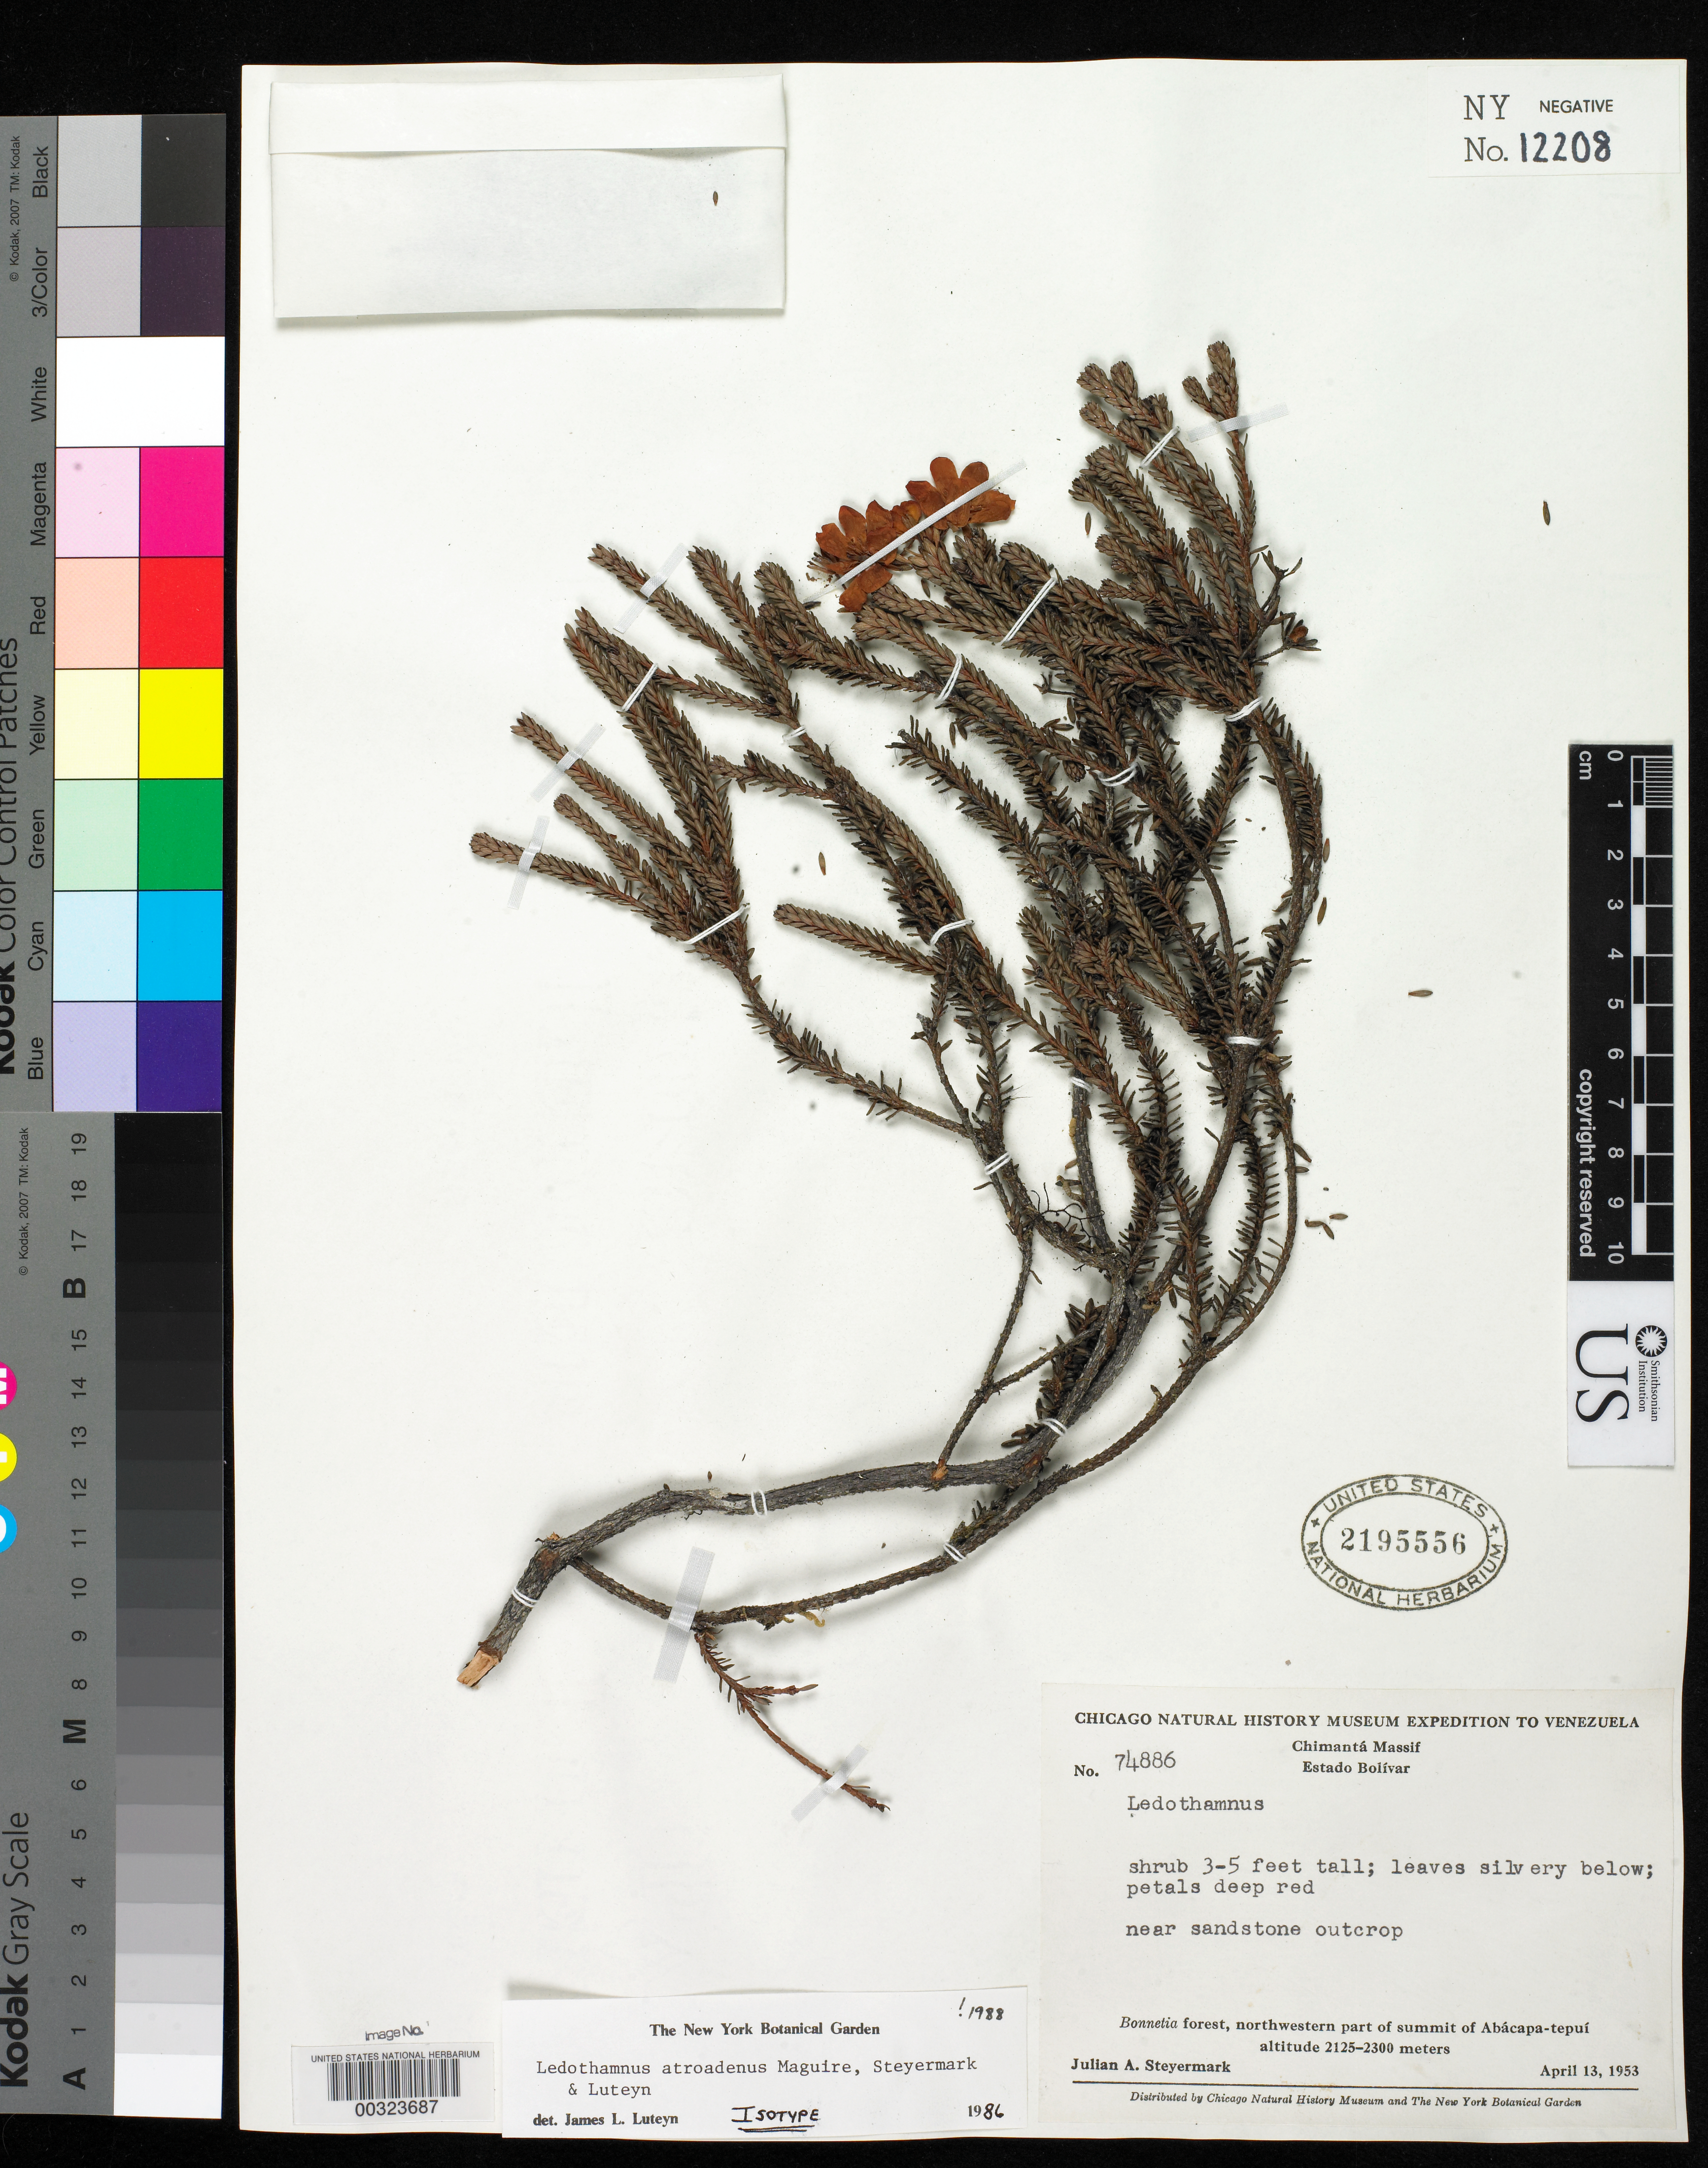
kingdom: Plantae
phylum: Tracheophyta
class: Magnoliopsida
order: Ericales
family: Ericaceae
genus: Ledothamnus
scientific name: Ledothamnus atroadenus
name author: Maguire et al.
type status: Isotype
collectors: J. Steyermark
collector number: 74886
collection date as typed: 13 Apr 1953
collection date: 1953-04-13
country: Venezuela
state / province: Bolivar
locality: Chimanta Massif, NW part of summit Abacapa-tepui.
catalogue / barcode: US 219556